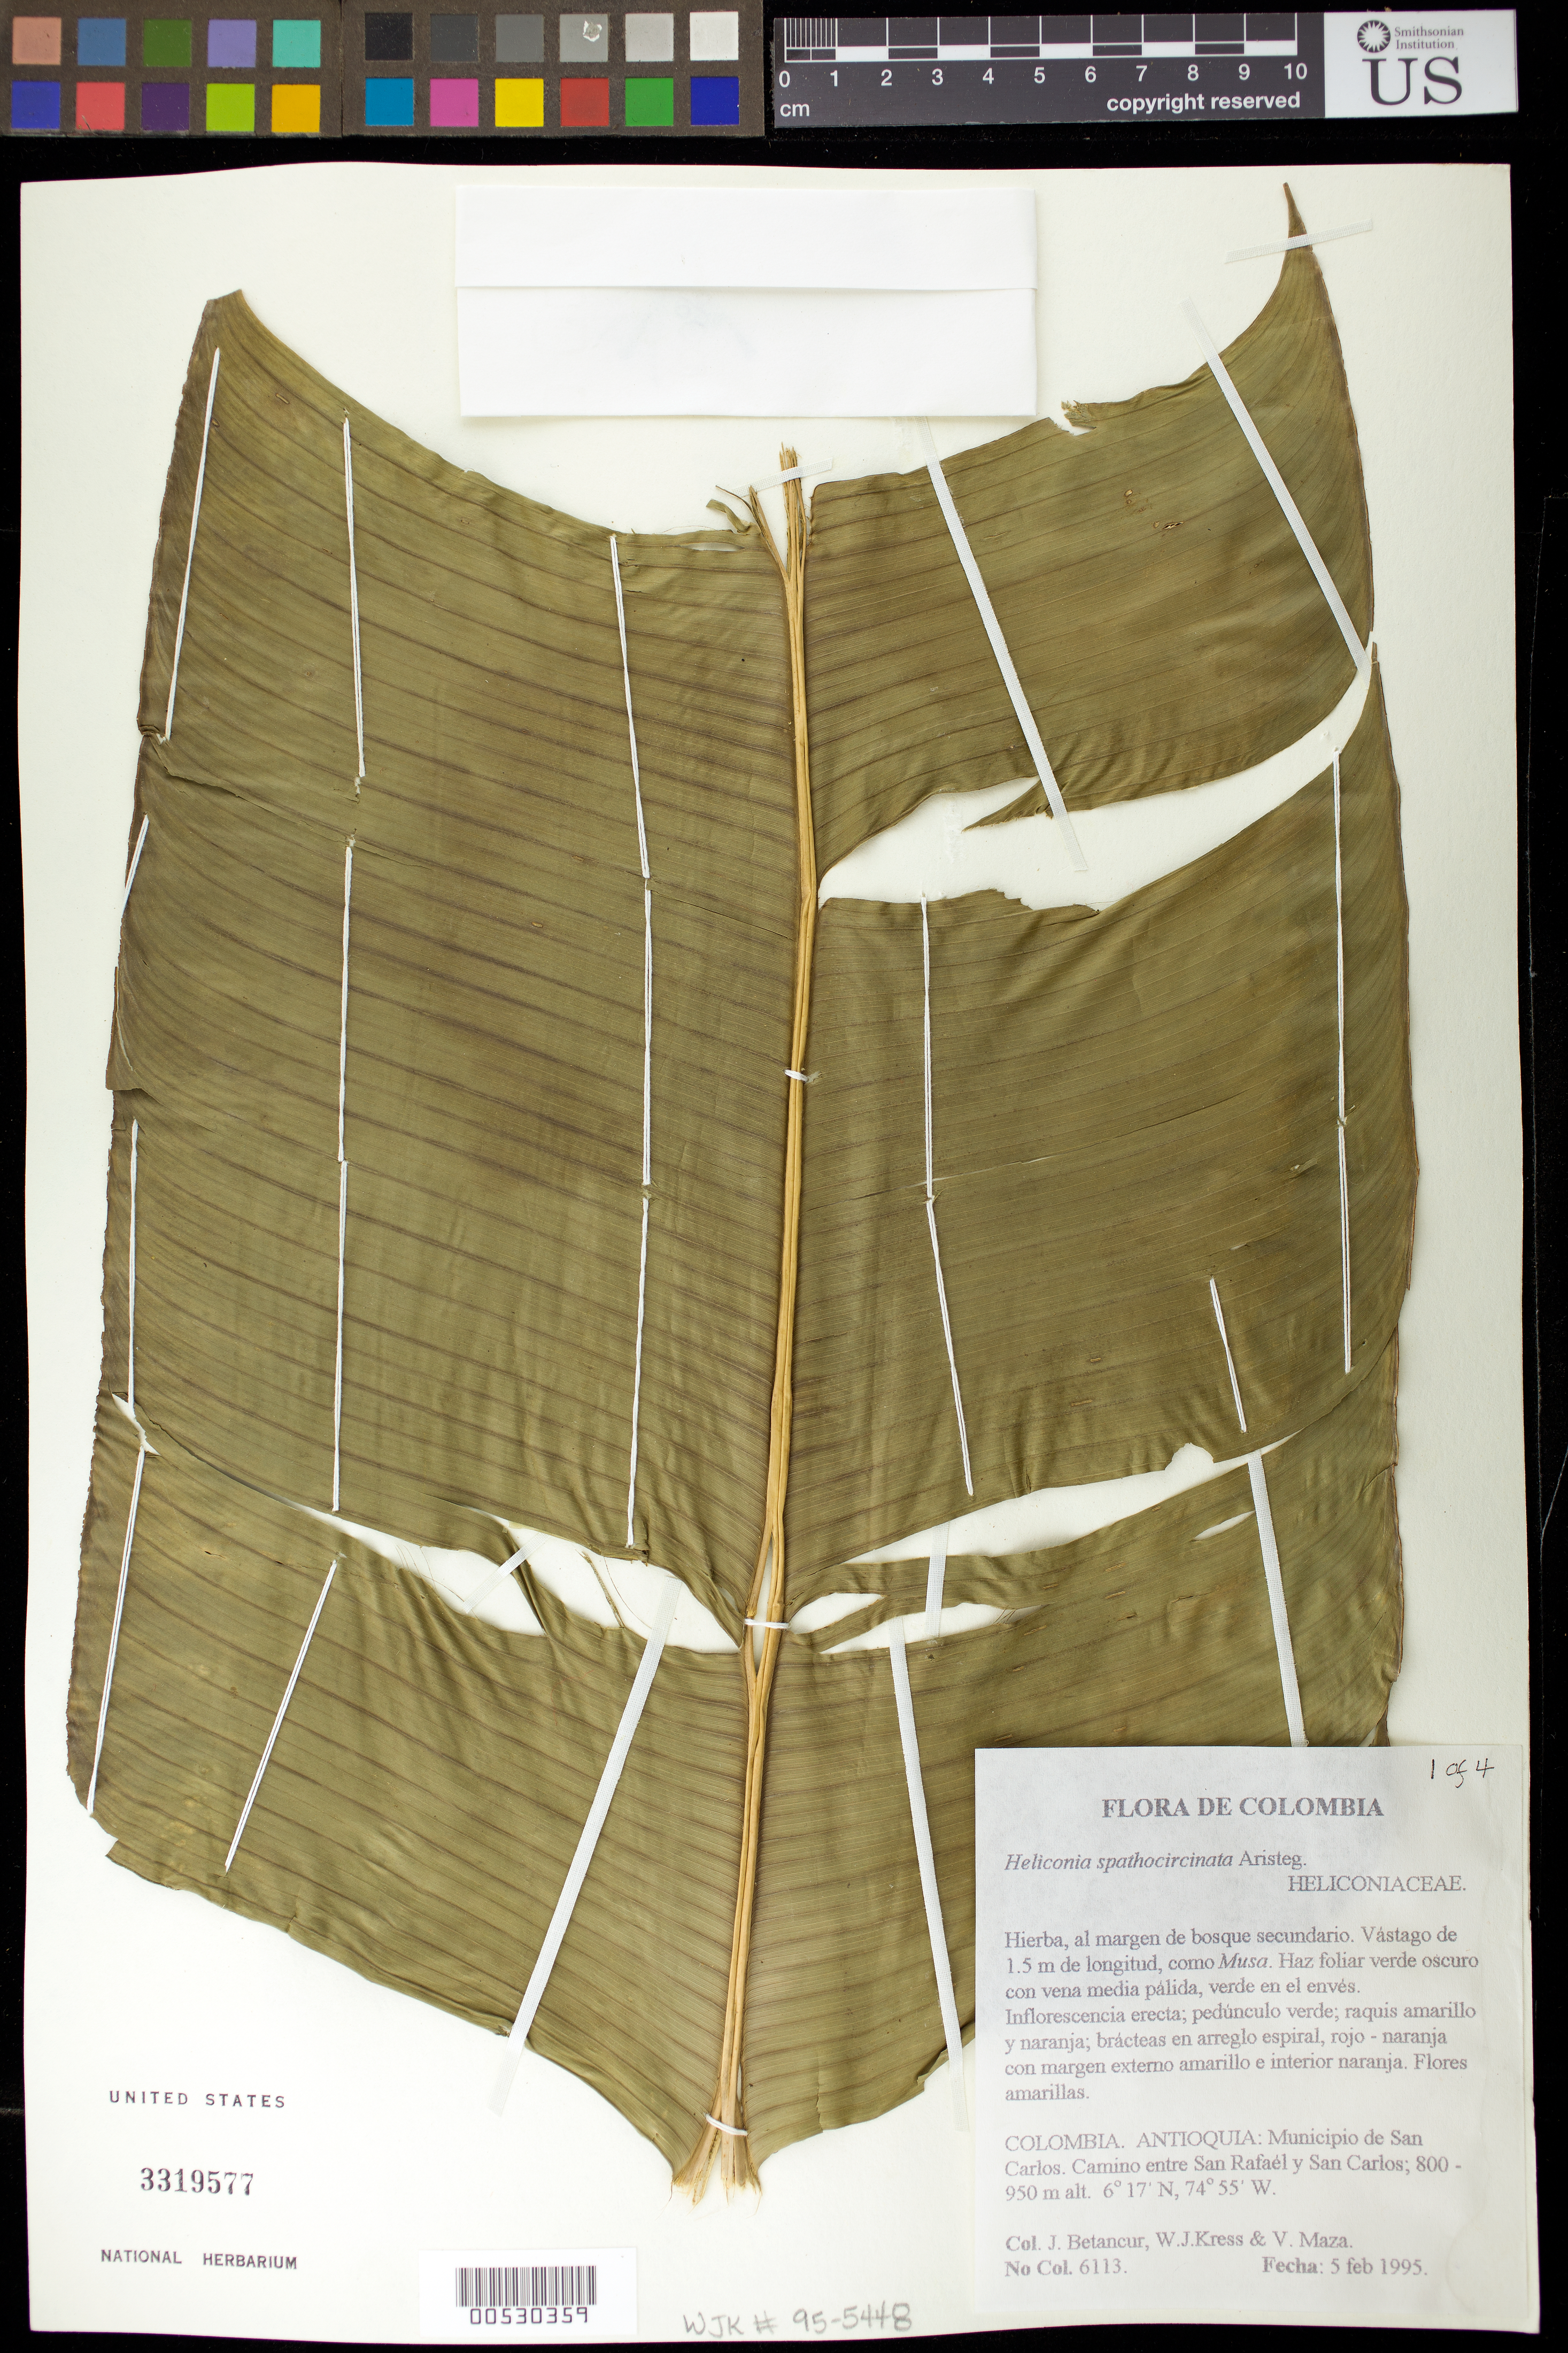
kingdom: Plantae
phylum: Tracheophyta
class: Liliopsida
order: Zingiberales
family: Heliconiaceae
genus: Heliconia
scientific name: Heliconia spathocircinata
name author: Aristeg.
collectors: J. C. Betancur, W. J. Kress & V. Maza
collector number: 6113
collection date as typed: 05 Feb 1995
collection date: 1995-02-05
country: Colombia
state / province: Antioquia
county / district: San Carlos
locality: Road between San Rafael and San Carlos, km from San Rafael.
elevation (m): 800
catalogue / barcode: US 3319577